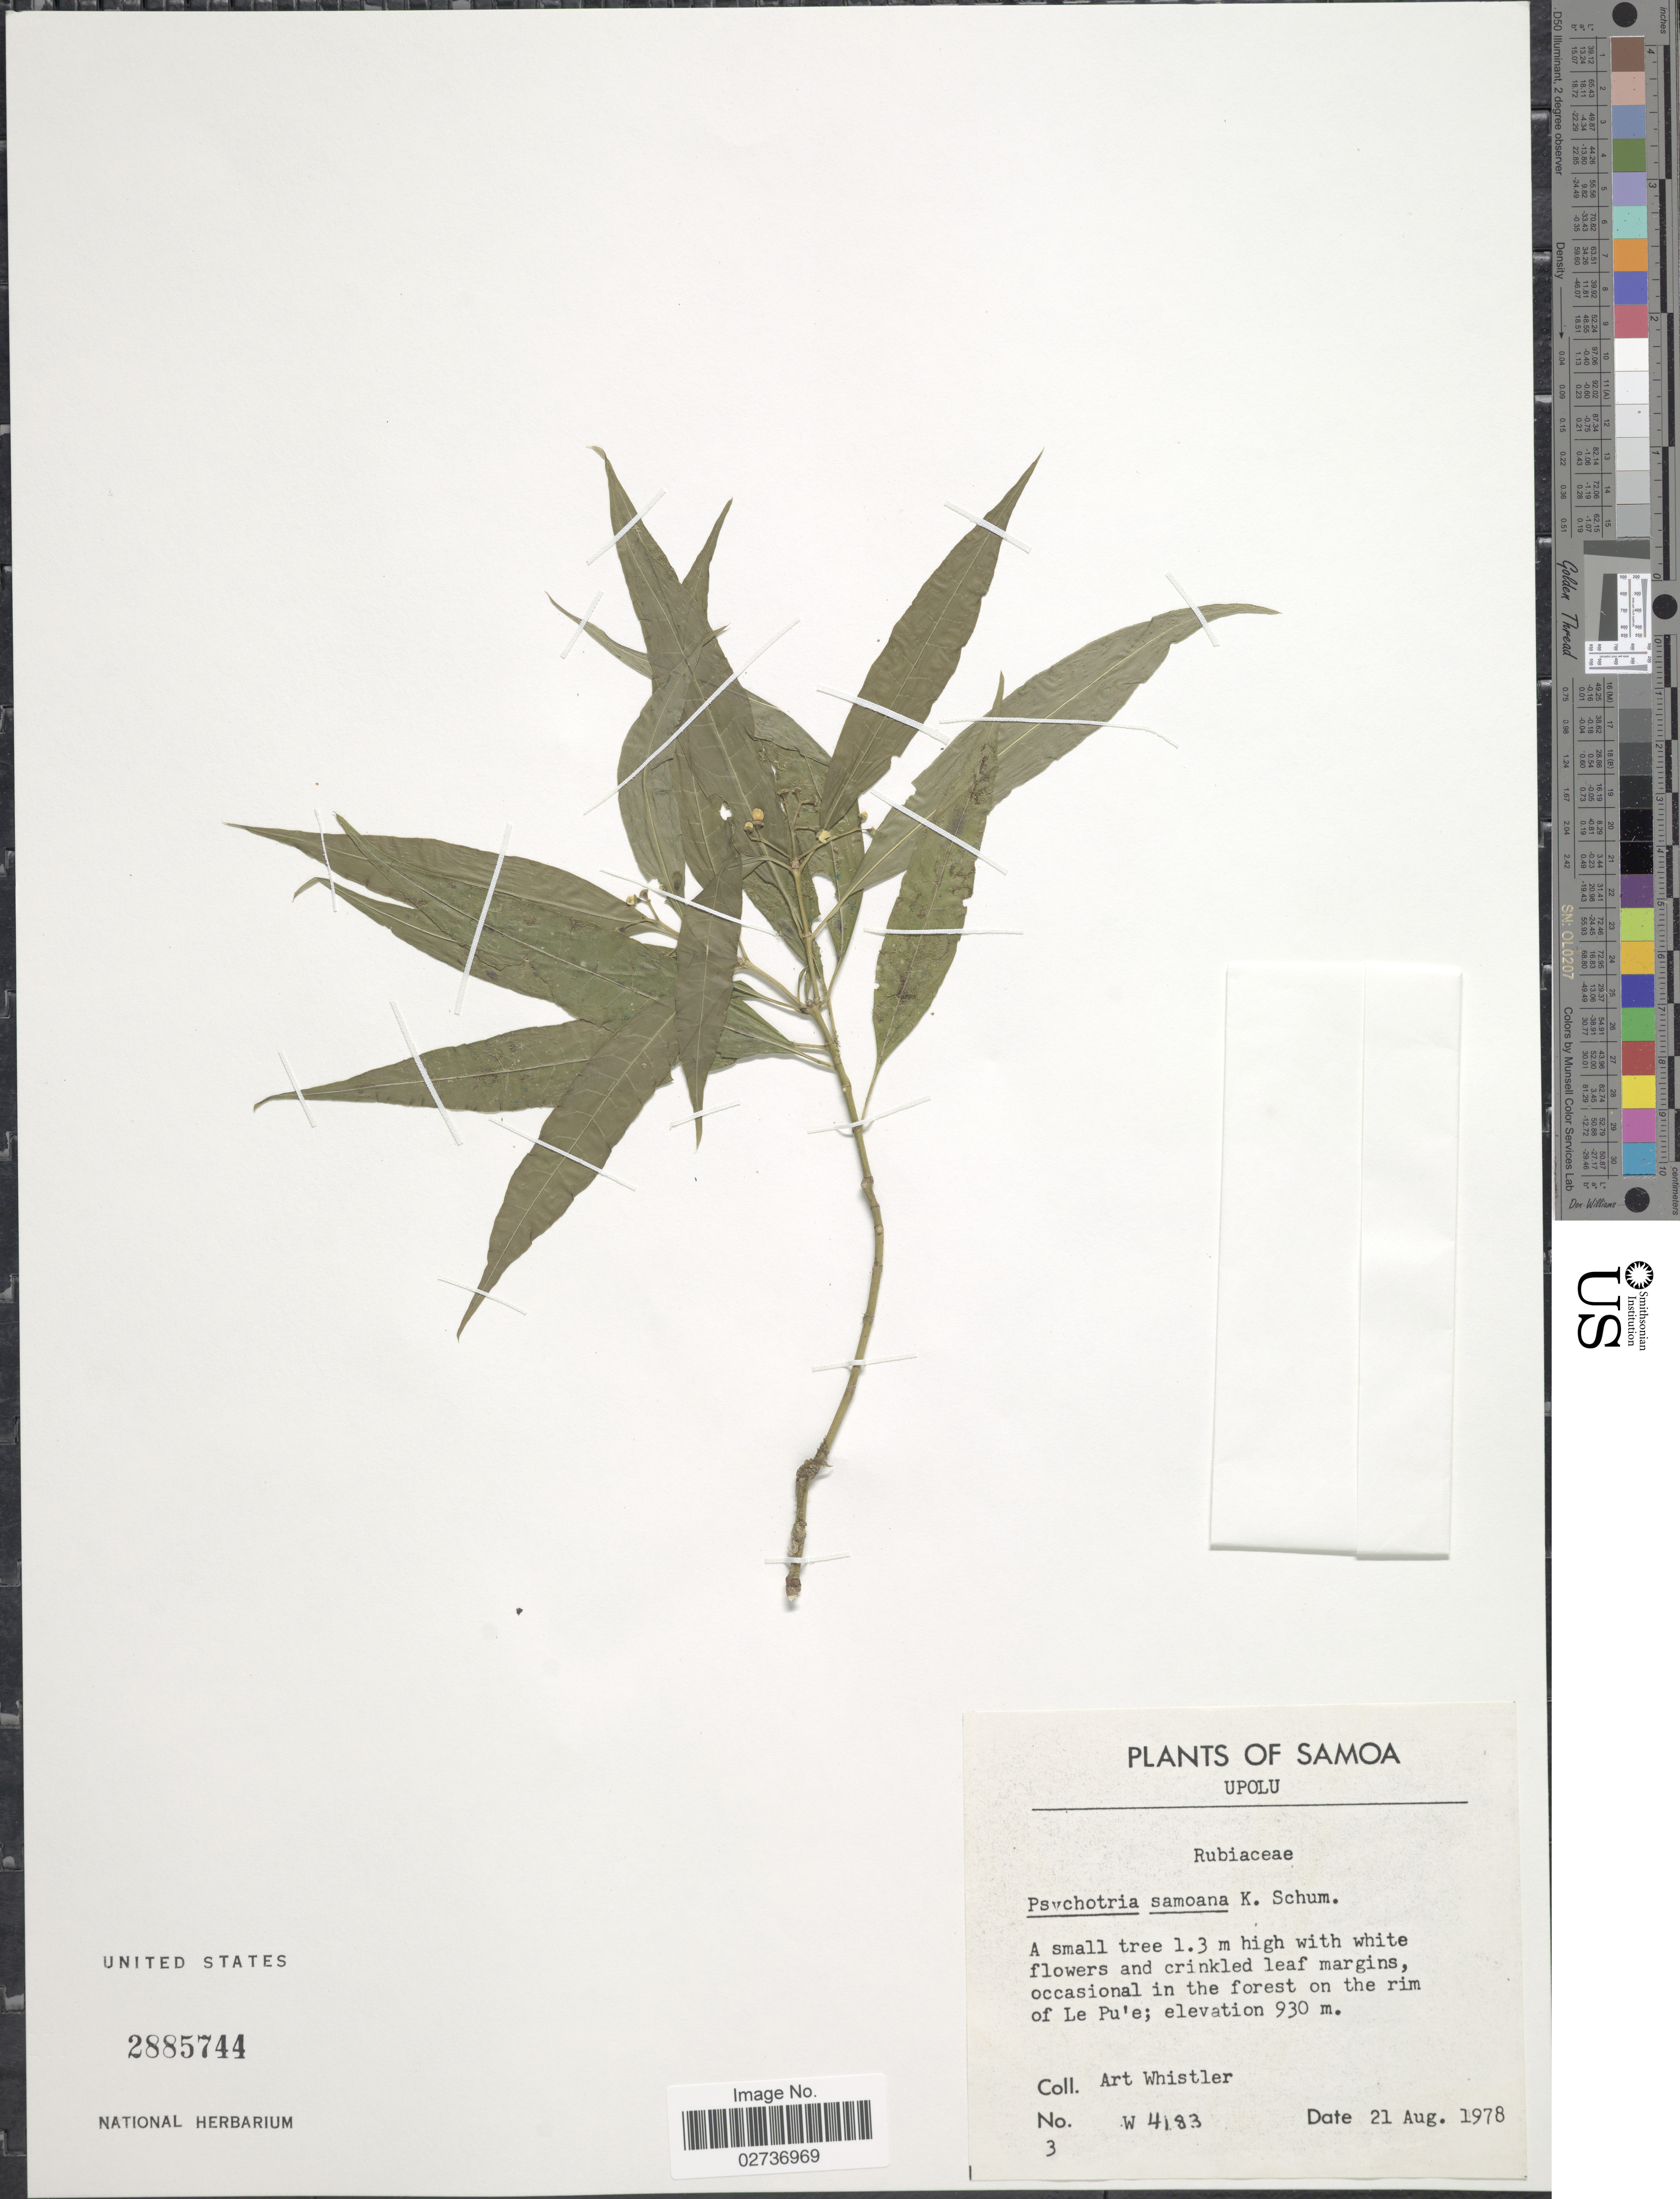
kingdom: Plantae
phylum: Tracheophyta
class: Magnoliopsida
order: Gentianales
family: Rubiaceae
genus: Psychotria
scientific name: Psychotria samoana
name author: K. Schum.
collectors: A. Whistler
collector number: W 4183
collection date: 1978-08-21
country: Samoa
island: Upolu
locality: Occasional in the forest on the rim of Le Pu'e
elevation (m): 930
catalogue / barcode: US 2885744